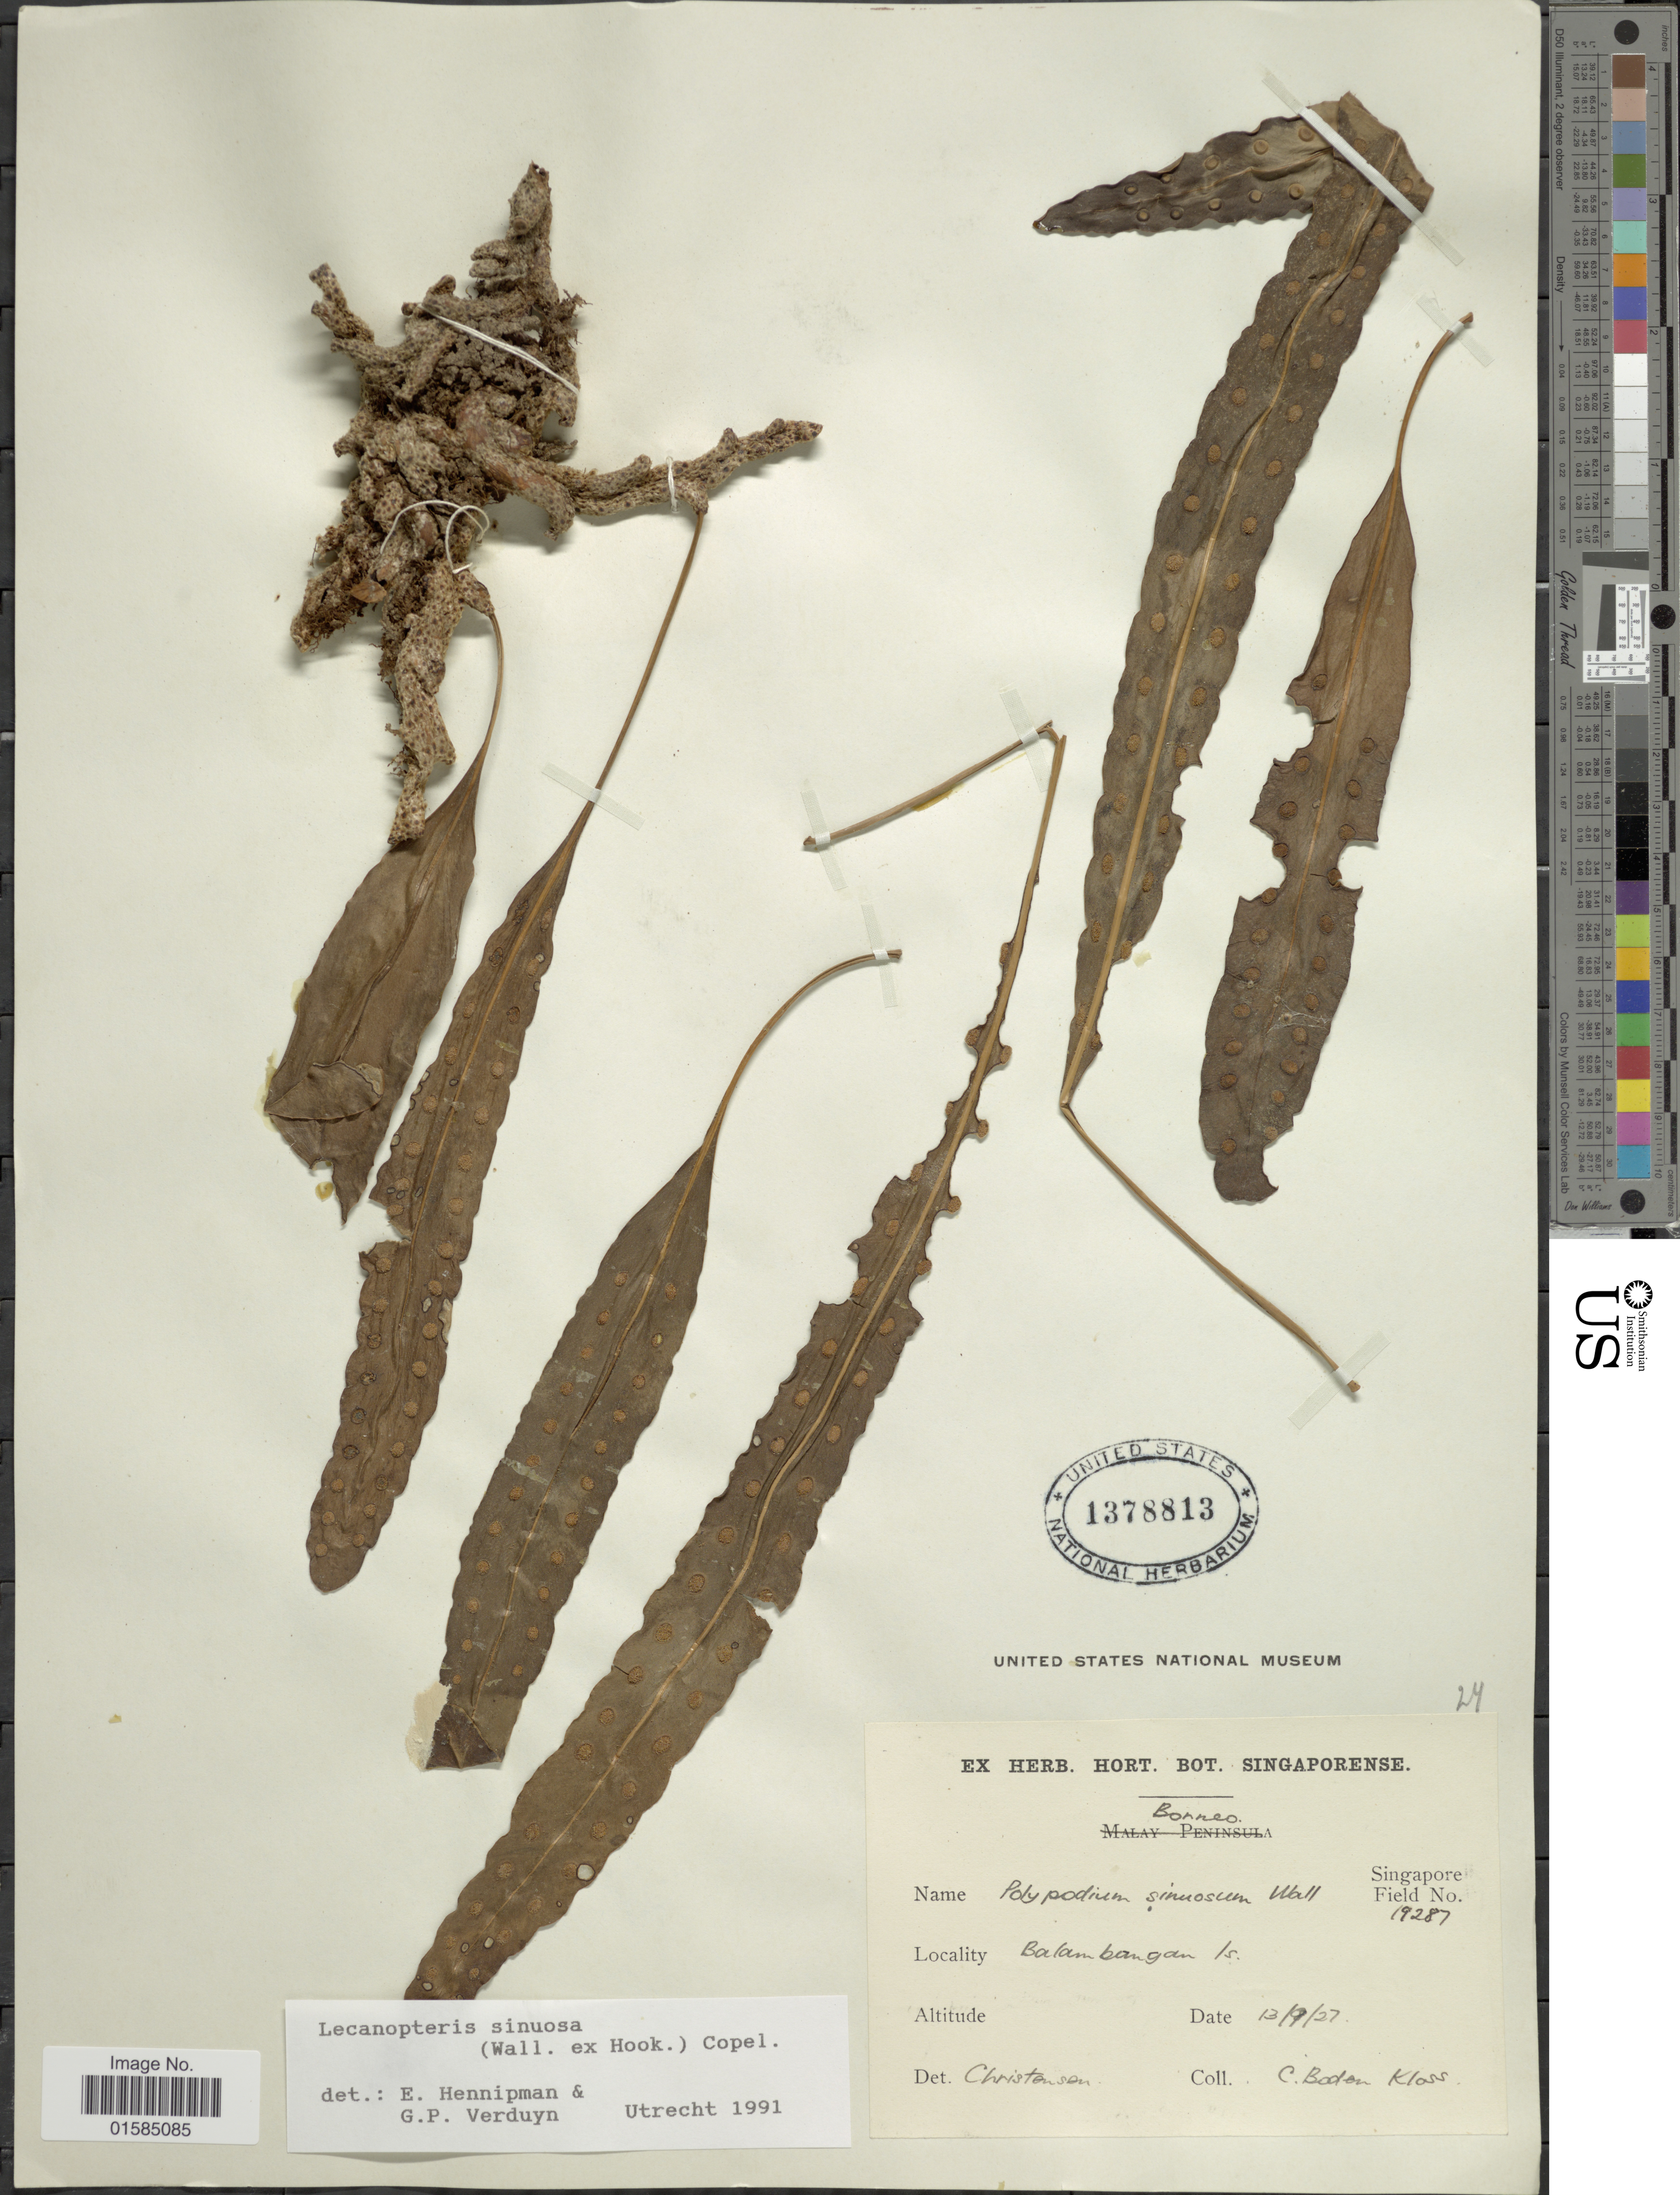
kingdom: Plantae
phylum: Tracheophyta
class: Polypodiopsida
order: Polypodiales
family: Polypodiaceae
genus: Lecanopteris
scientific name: Lecanopteris sinuosa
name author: (Wall. ex Hook.) Copel.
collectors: C. Boden-Kloss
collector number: Singapore Field 19287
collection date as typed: Transcribed d/m/y: 13/9/27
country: Singapore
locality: Borneo, Balambangan Is. [interpreted]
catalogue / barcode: US 1378813